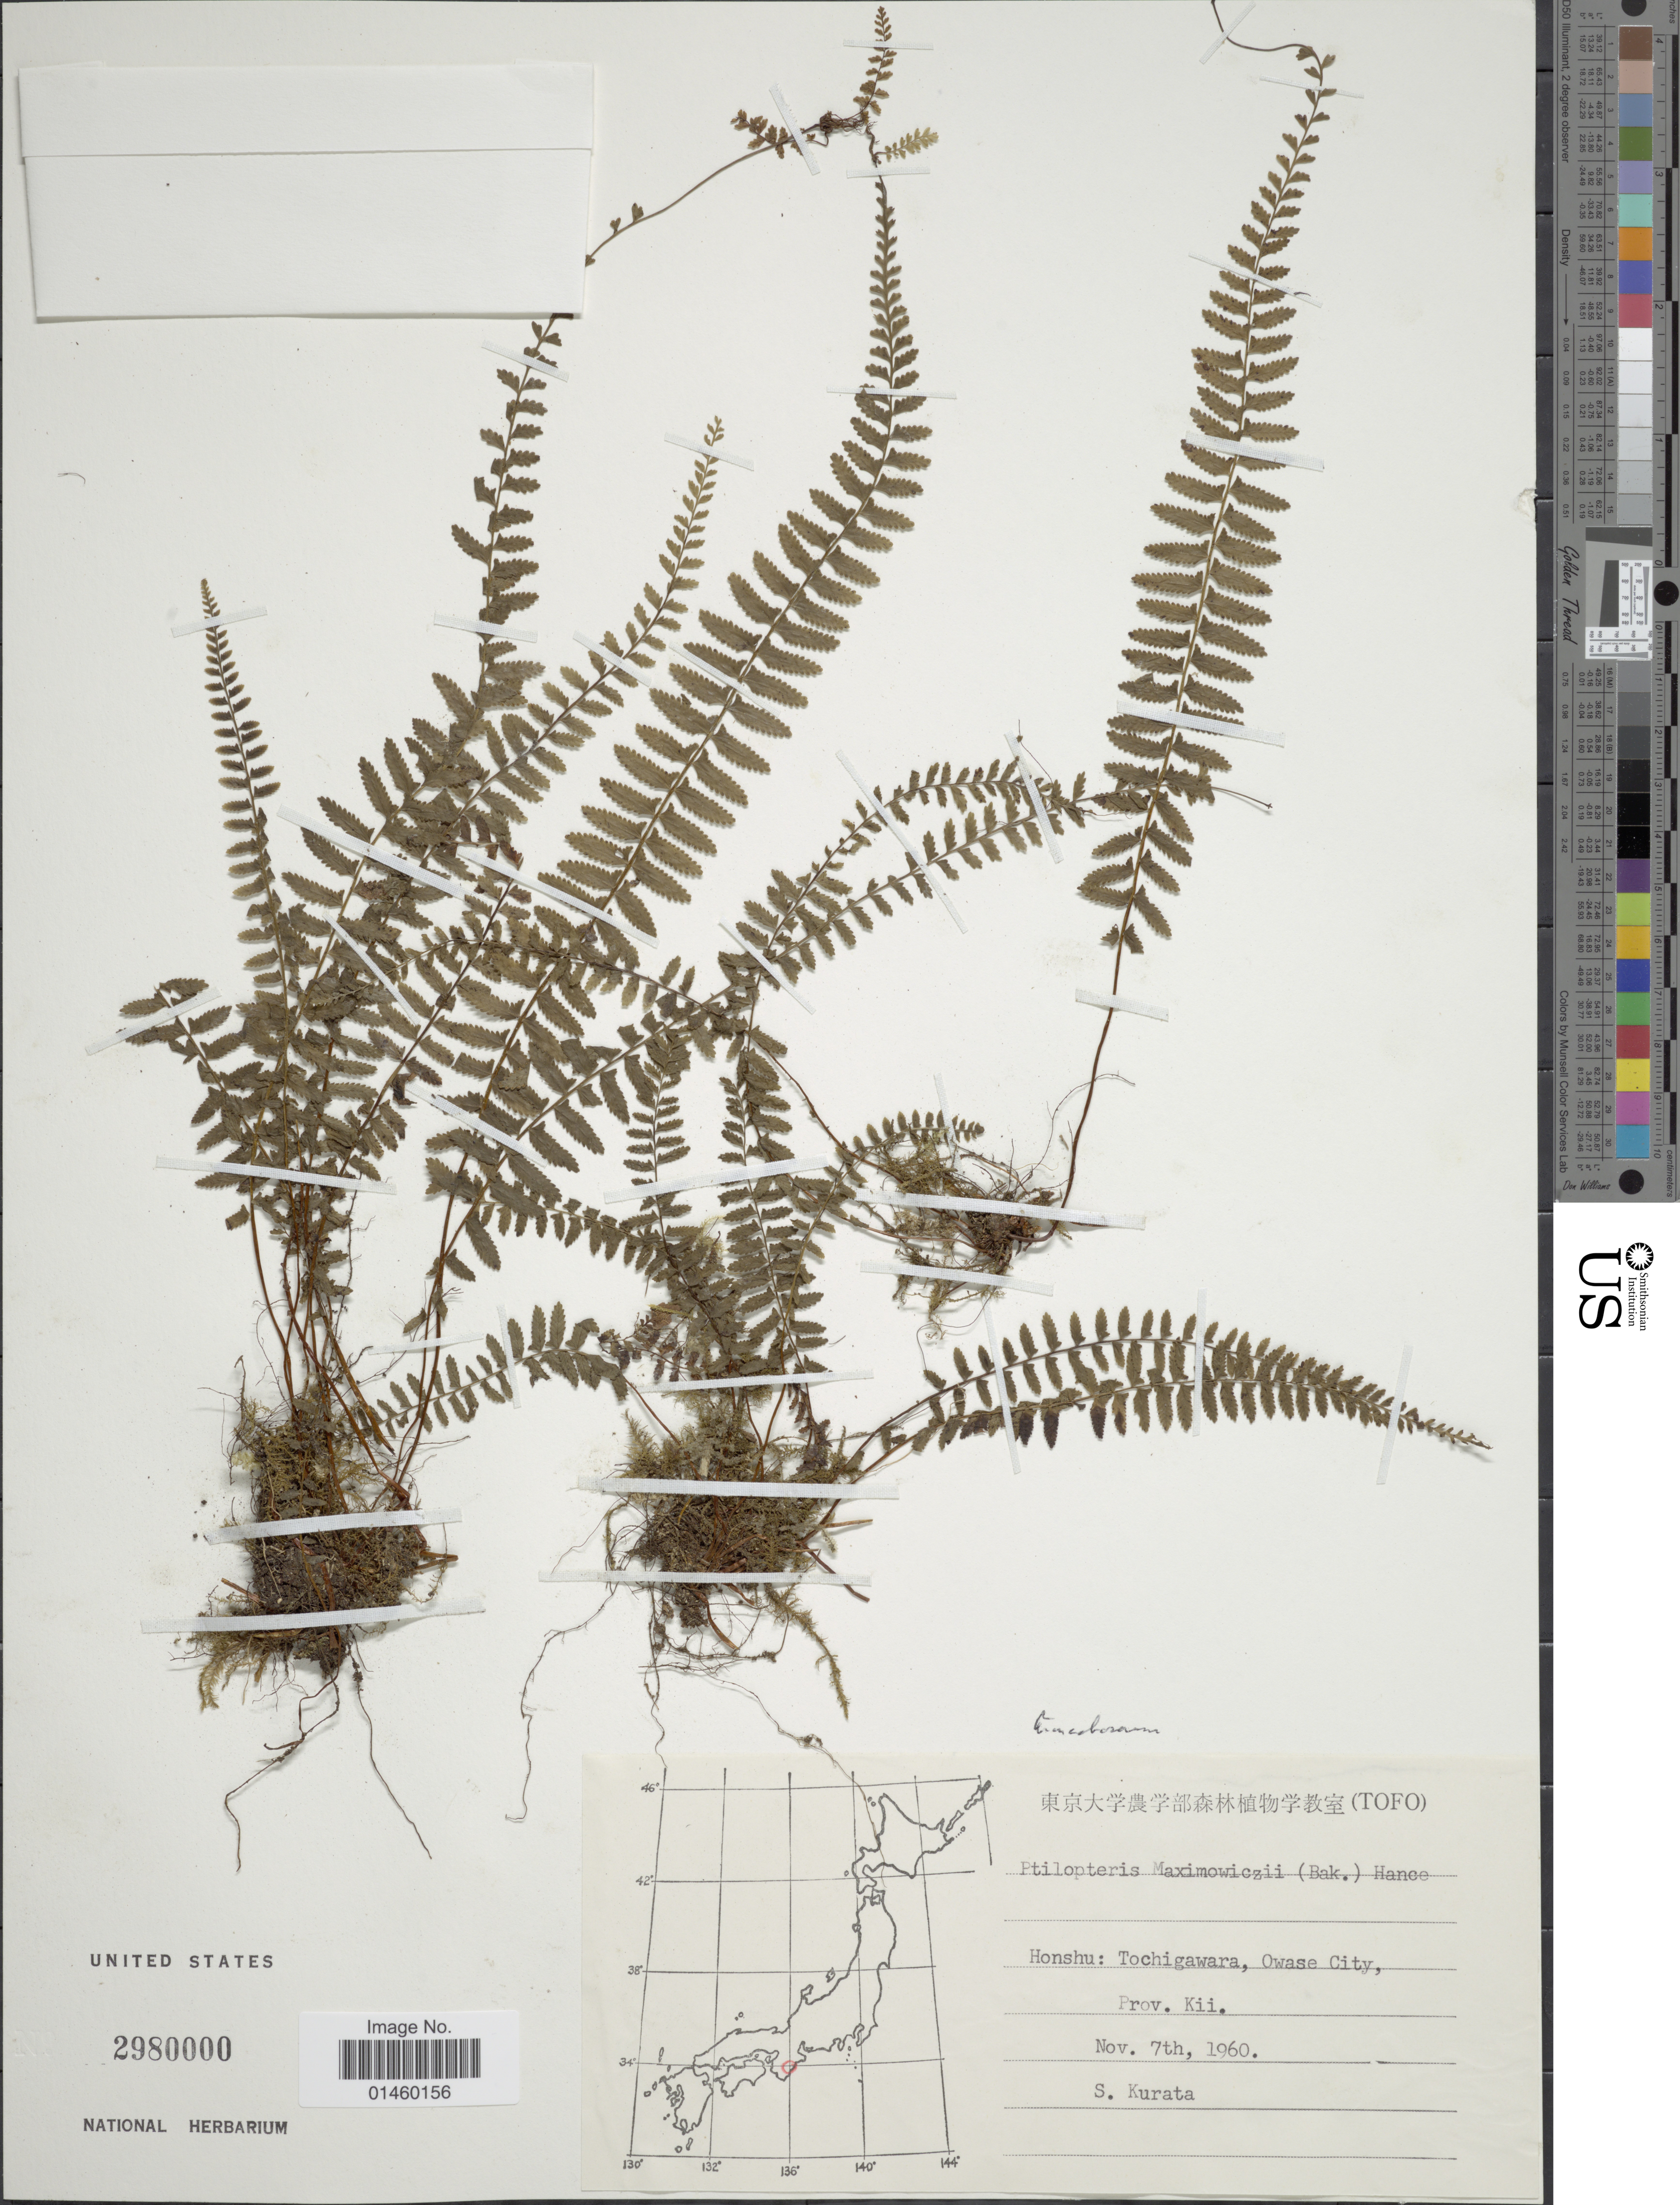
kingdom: Plantae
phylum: Tracheophyta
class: Polypodiopsida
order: Polypodiales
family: Dennstaedtiaceae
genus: Monachosorum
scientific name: Monachosorum maximowiczii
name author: (Baker) Hayata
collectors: Sa. Kurata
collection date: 1960-11-07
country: Japan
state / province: Mie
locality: Honshu: Tochigawara, Owase City, Prov. Kii.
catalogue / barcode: US 2980000